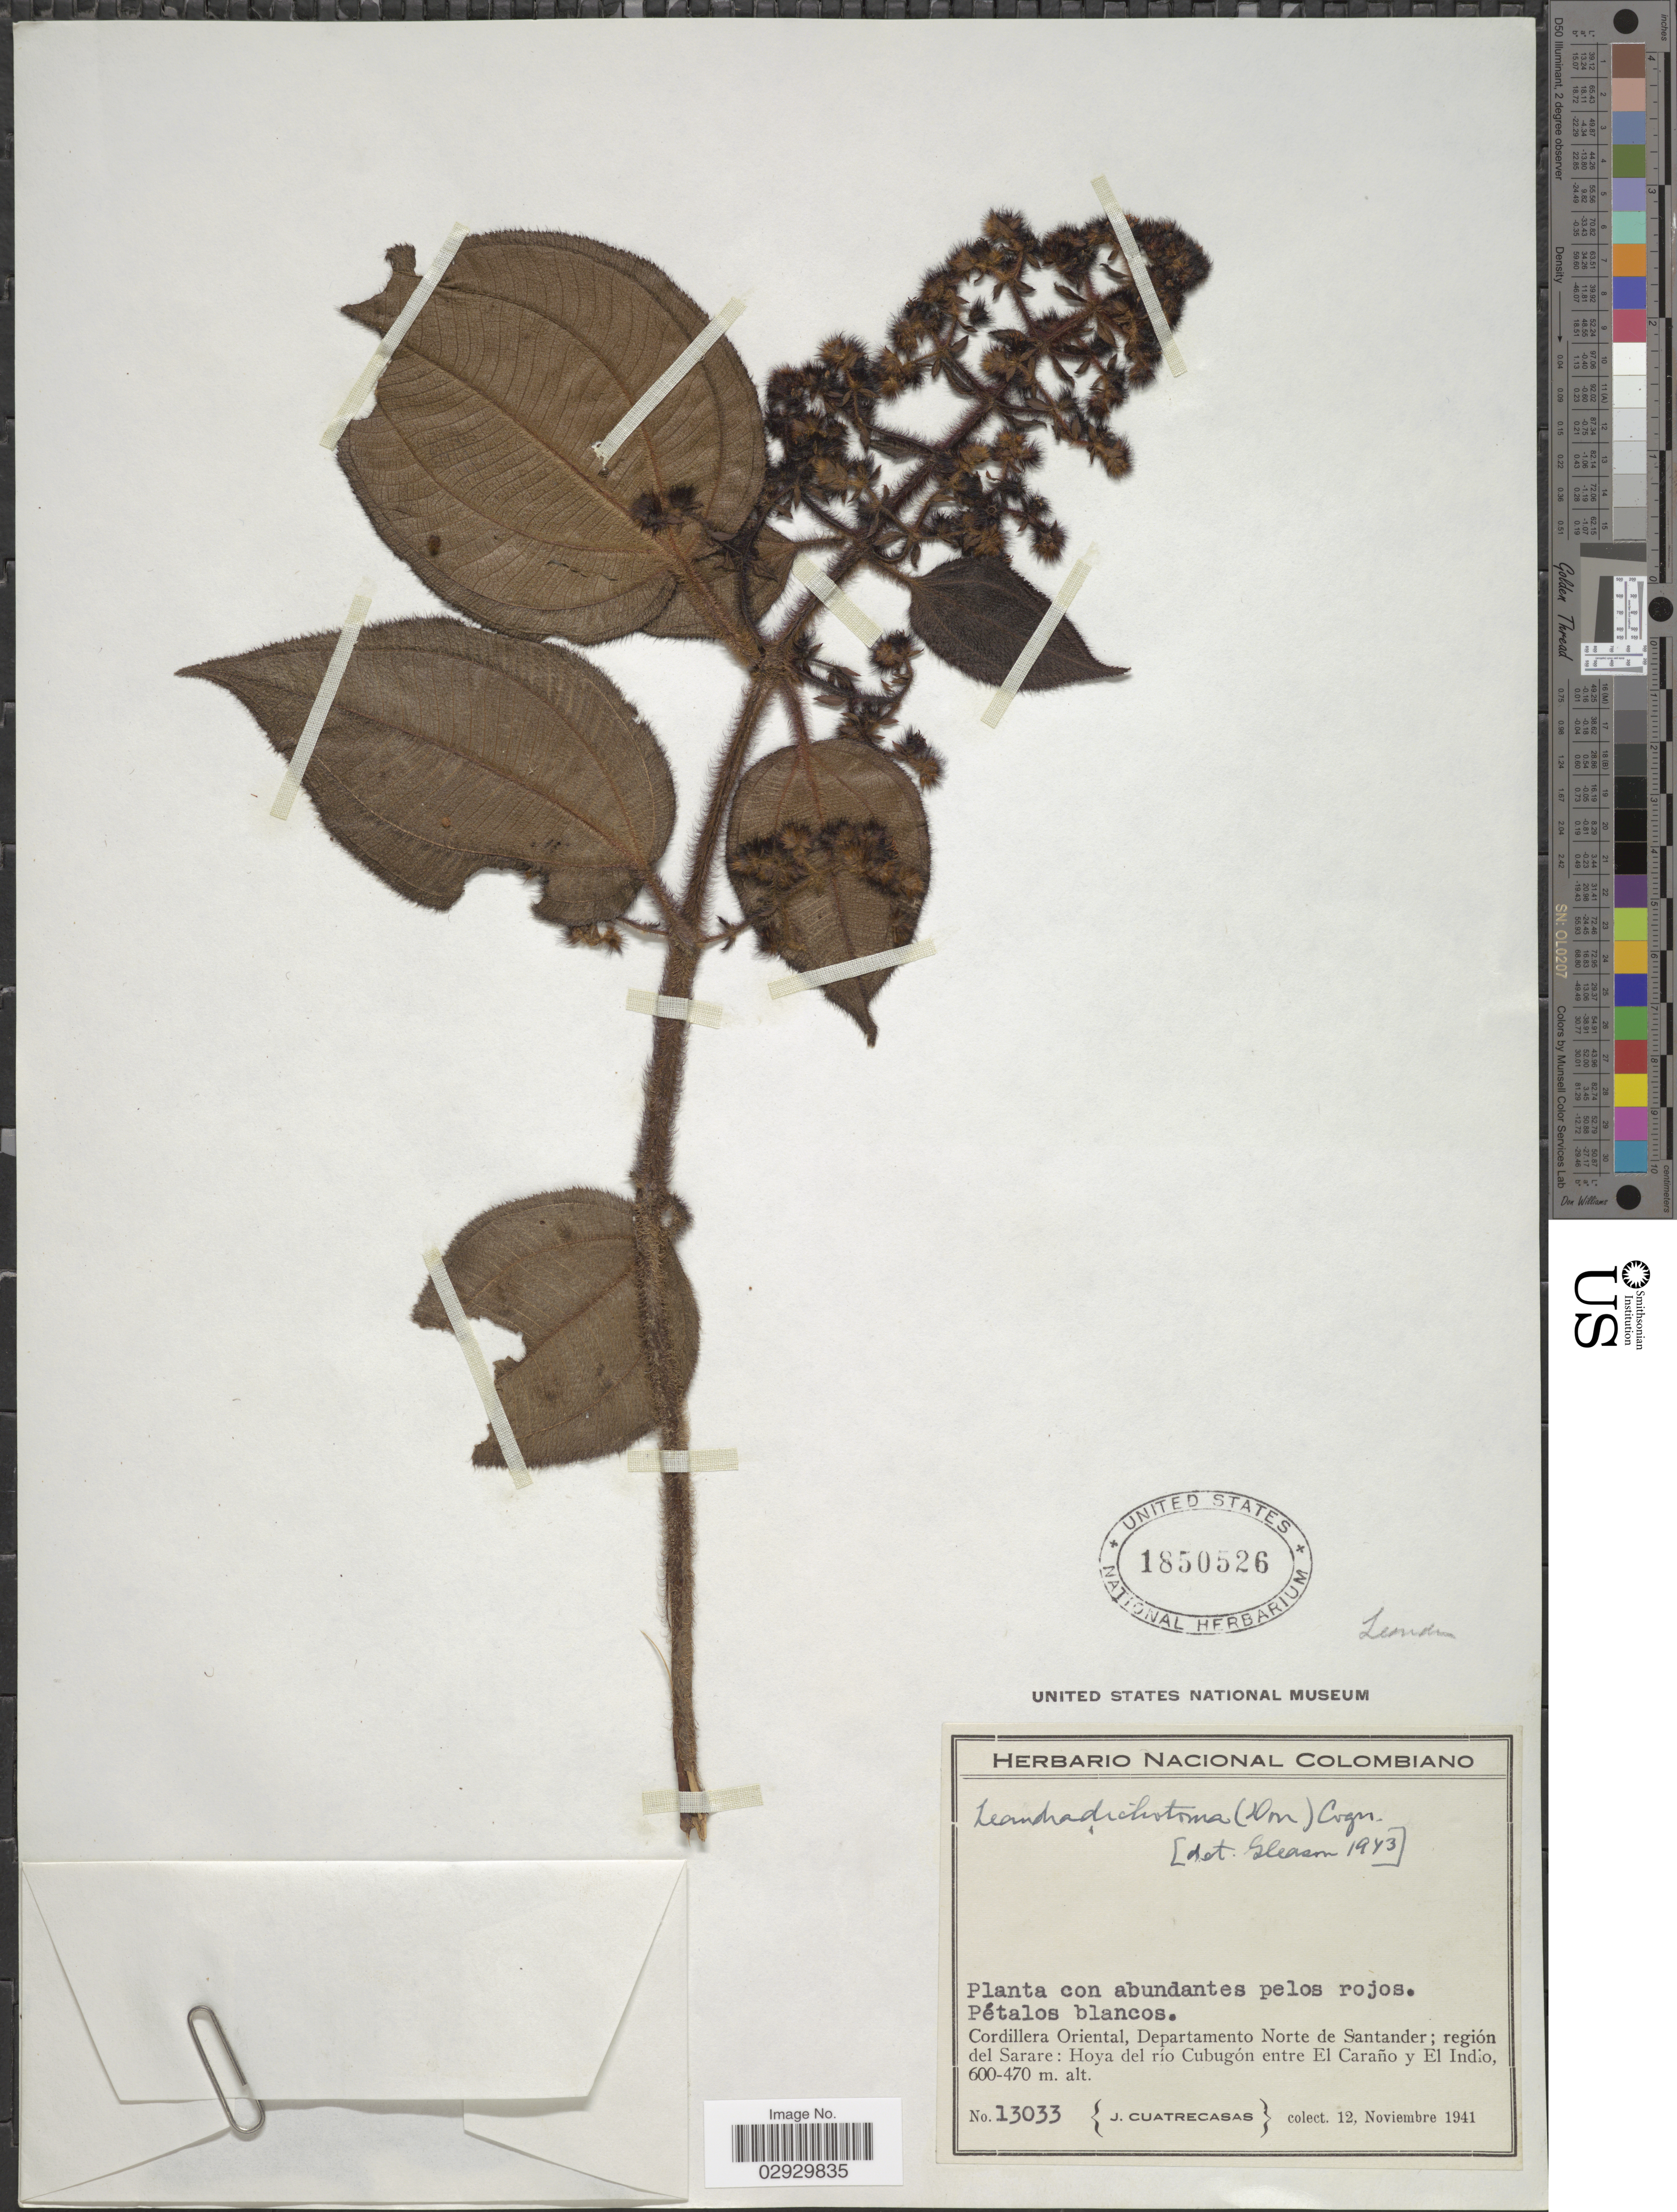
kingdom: Plantae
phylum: Tracheophyta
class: Magnoliopsida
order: Myrtales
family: Melastomataceae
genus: Leandra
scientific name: Leandra longicoma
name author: Cogn.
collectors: J. Cuatrecasas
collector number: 13033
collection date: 1941-11-12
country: Colombia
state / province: Norte de Santander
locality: Cordillera Oriental, Departamento Norte de Santander; región del Sarare: Hoya del rio Cubugón entre El Caraño y El Indio.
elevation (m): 470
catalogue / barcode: US 1850526